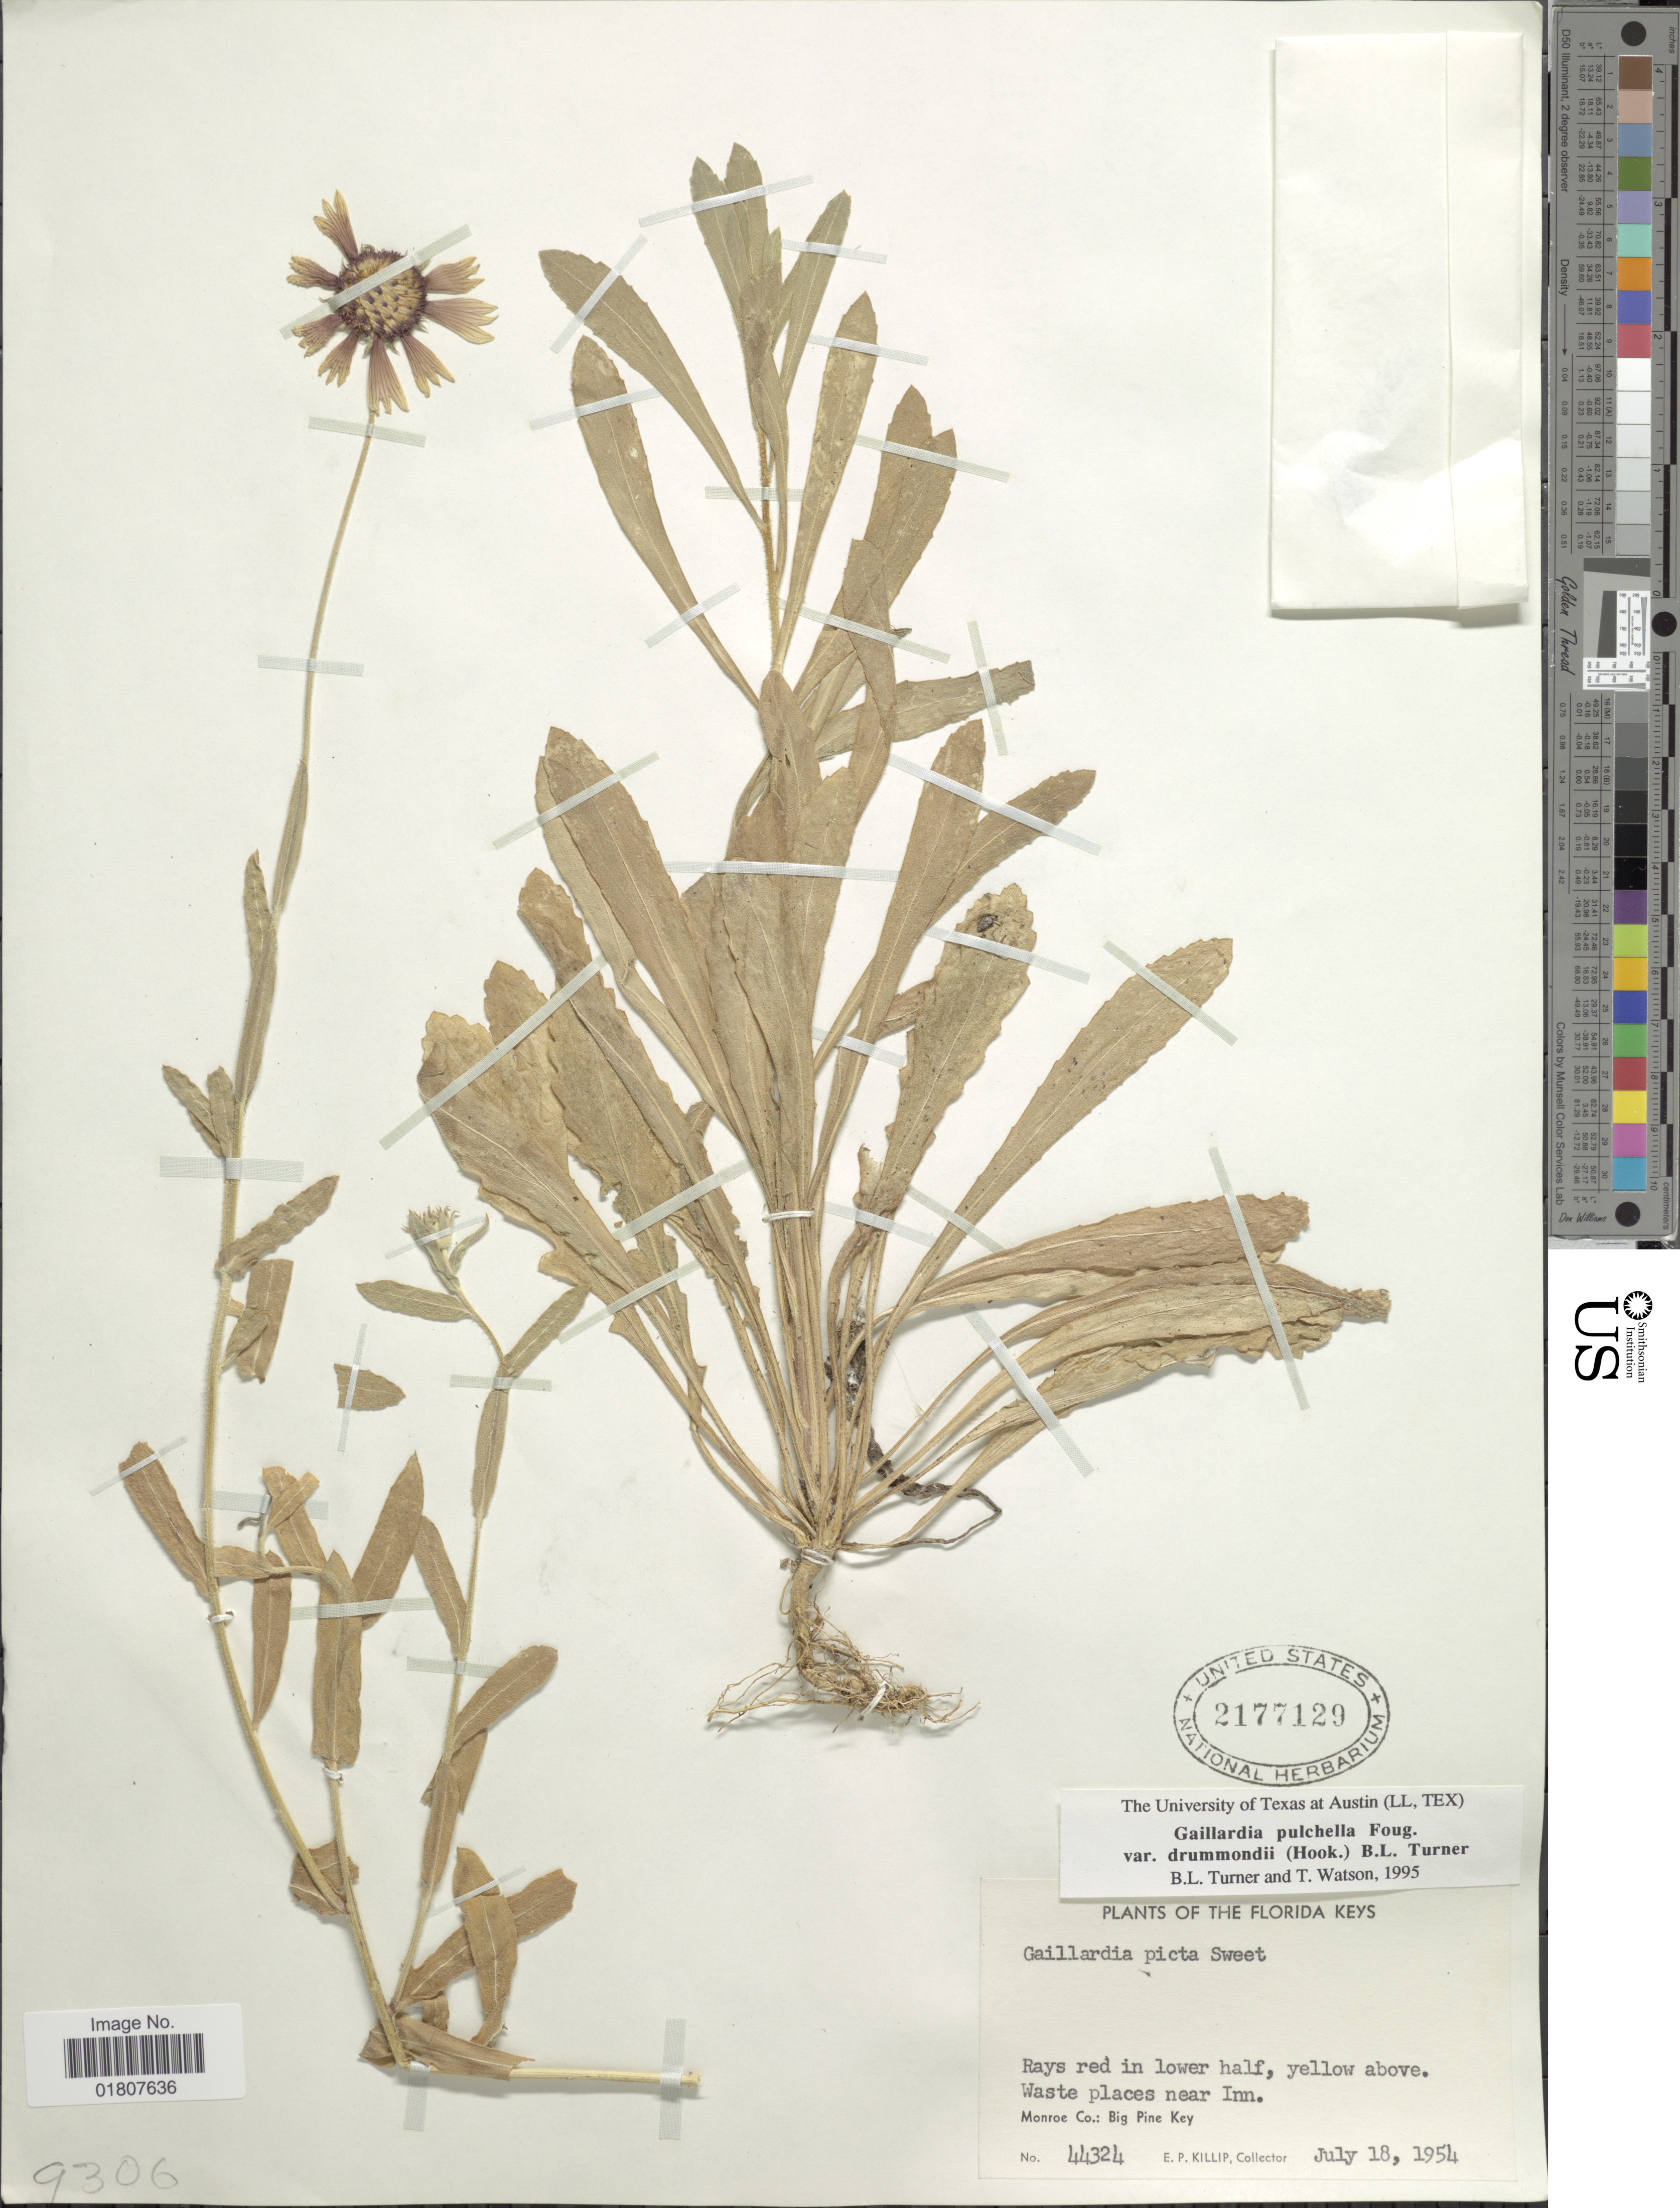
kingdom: Plantae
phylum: Tracheophyta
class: Magnoliopsida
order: Asterales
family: Asteraceae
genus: Gaillardia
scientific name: Gaillardia pulchella var. drummondii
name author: (Hook.) B.L. Turner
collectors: E. P. Killip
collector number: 44324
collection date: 1954-07-18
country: United States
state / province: Florida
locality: Florida Keys. Waste places near Inn. Monroe Co.: Big Pine Key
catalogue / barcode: US 2177129